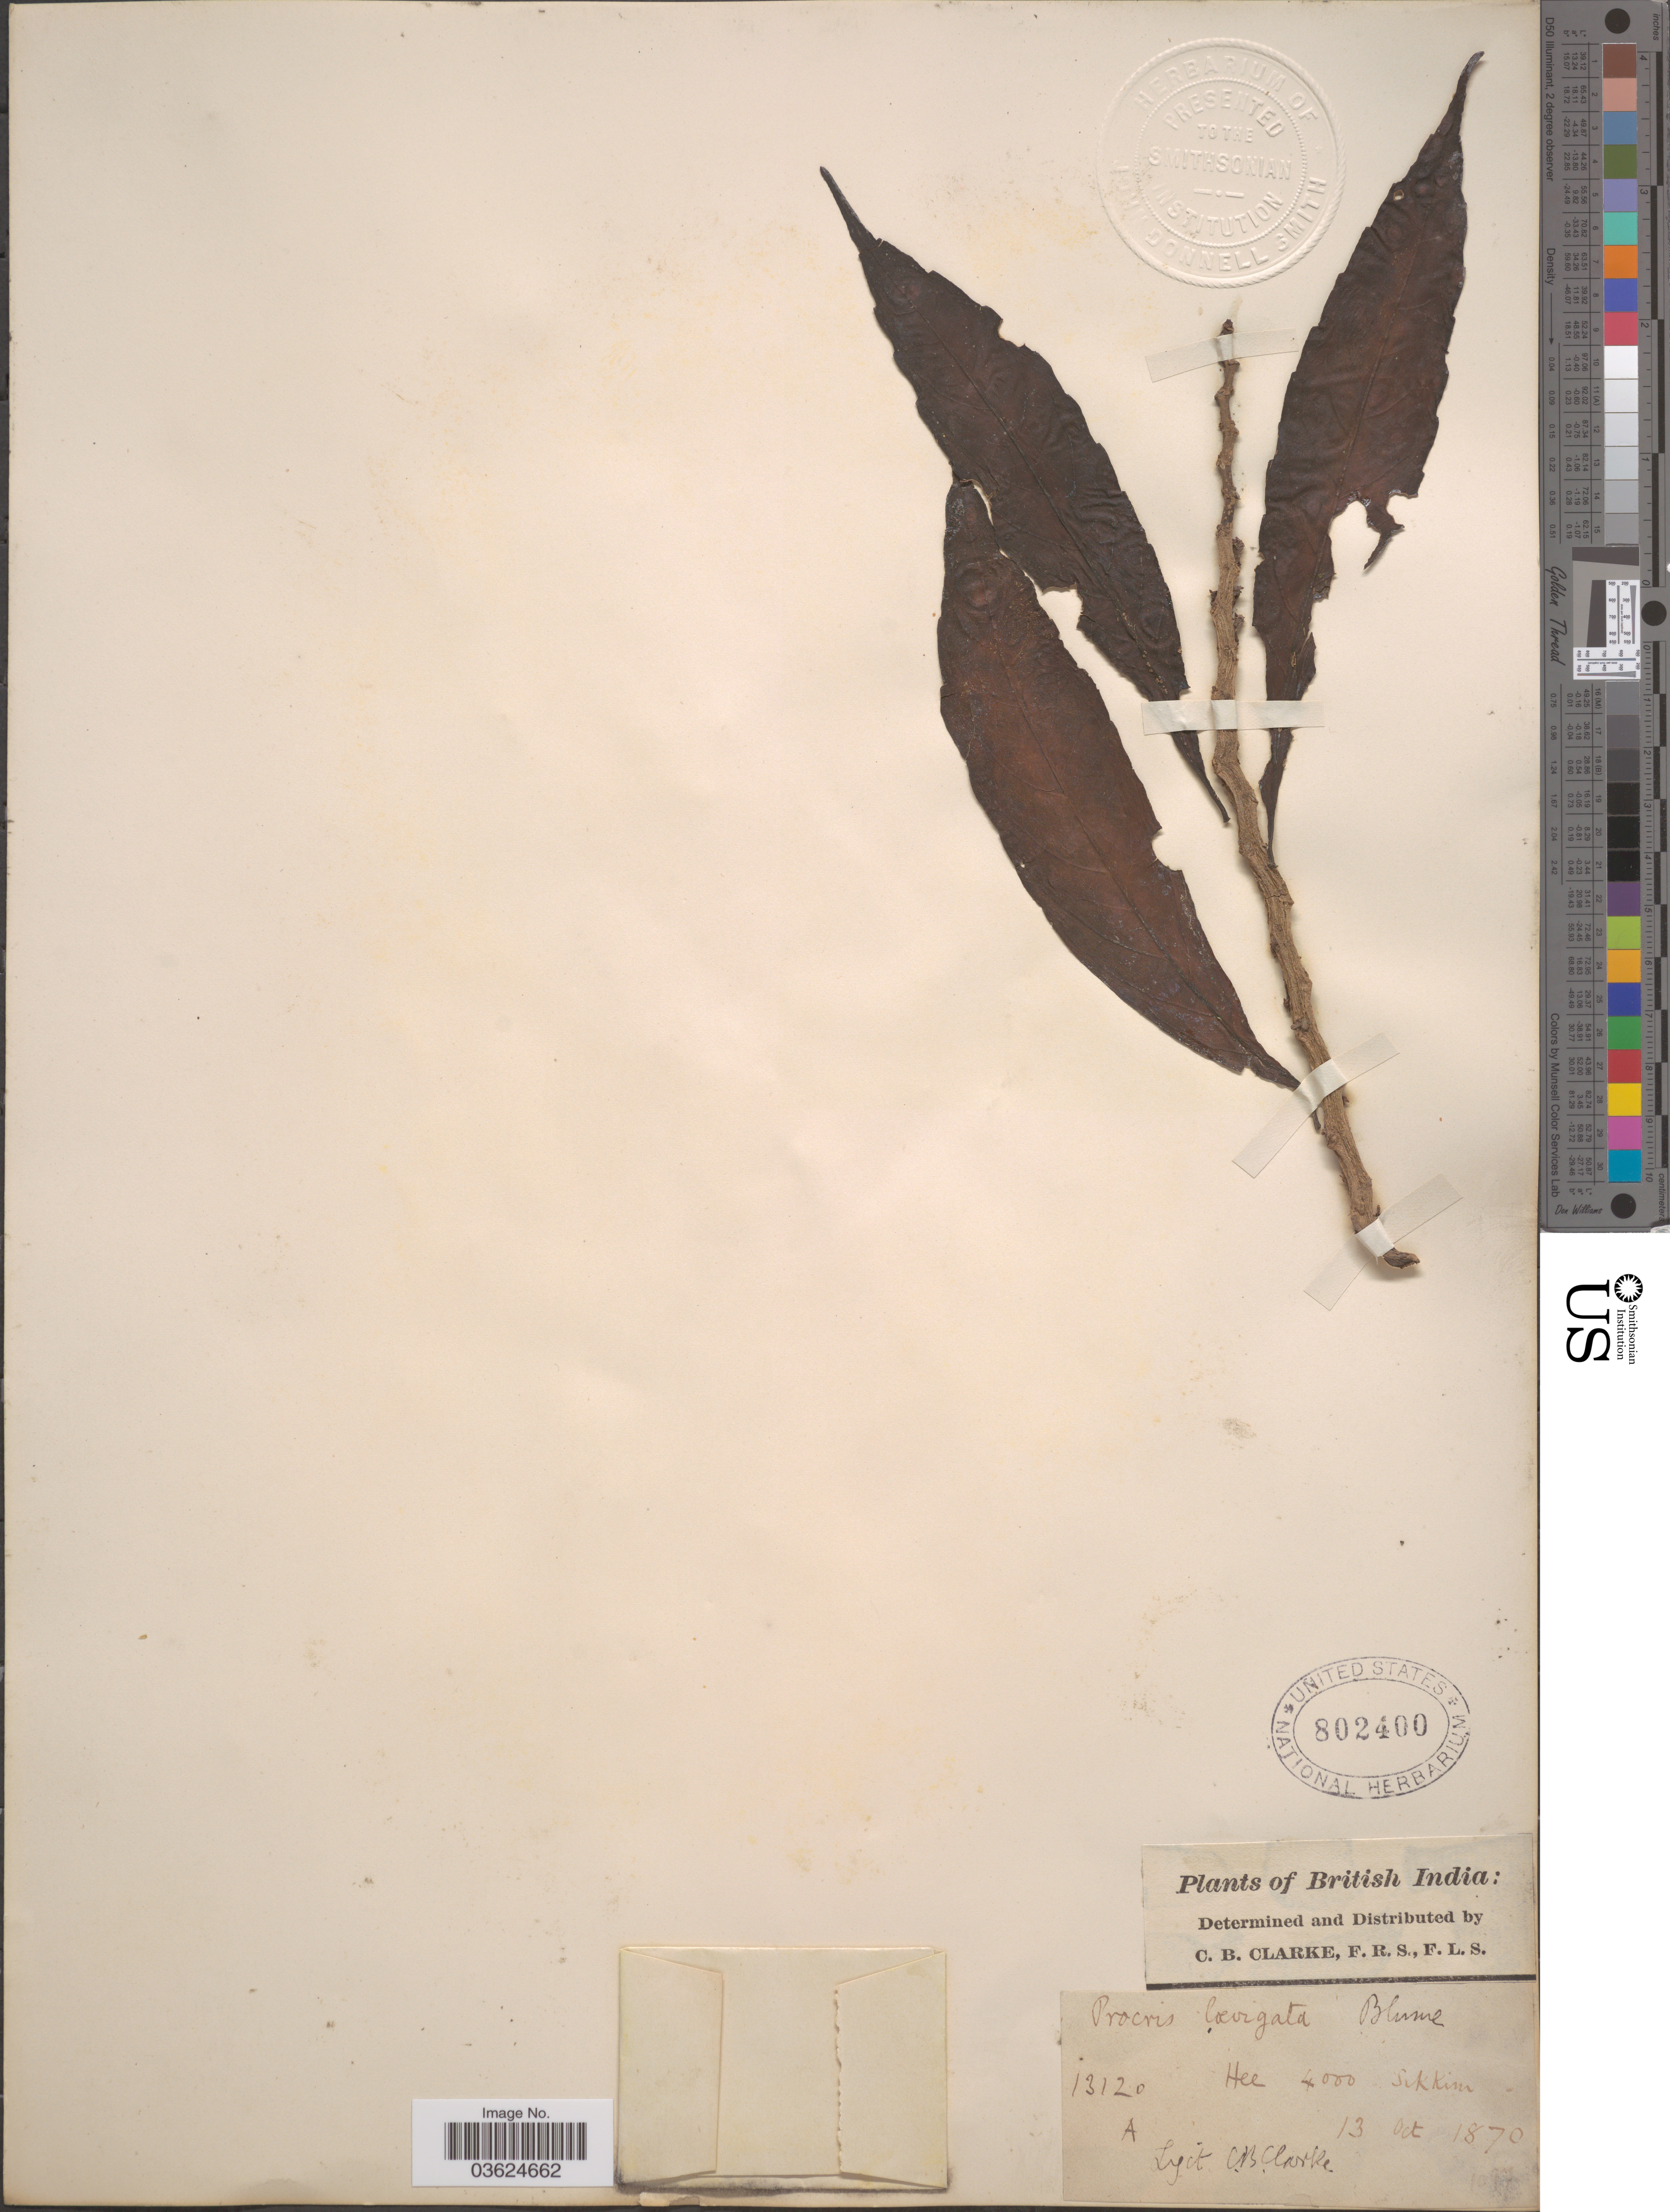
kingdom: Plantae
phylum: Tracheophyta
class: Magnoliopsida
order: Rosales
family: Urticaceae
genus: Procris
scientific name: Procris laevigata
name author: Blume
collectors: C. B. Clarke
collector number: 13120A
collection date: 1870-10-13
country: India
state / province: Sikkim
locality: British India. Hee.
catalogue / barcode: US 802400